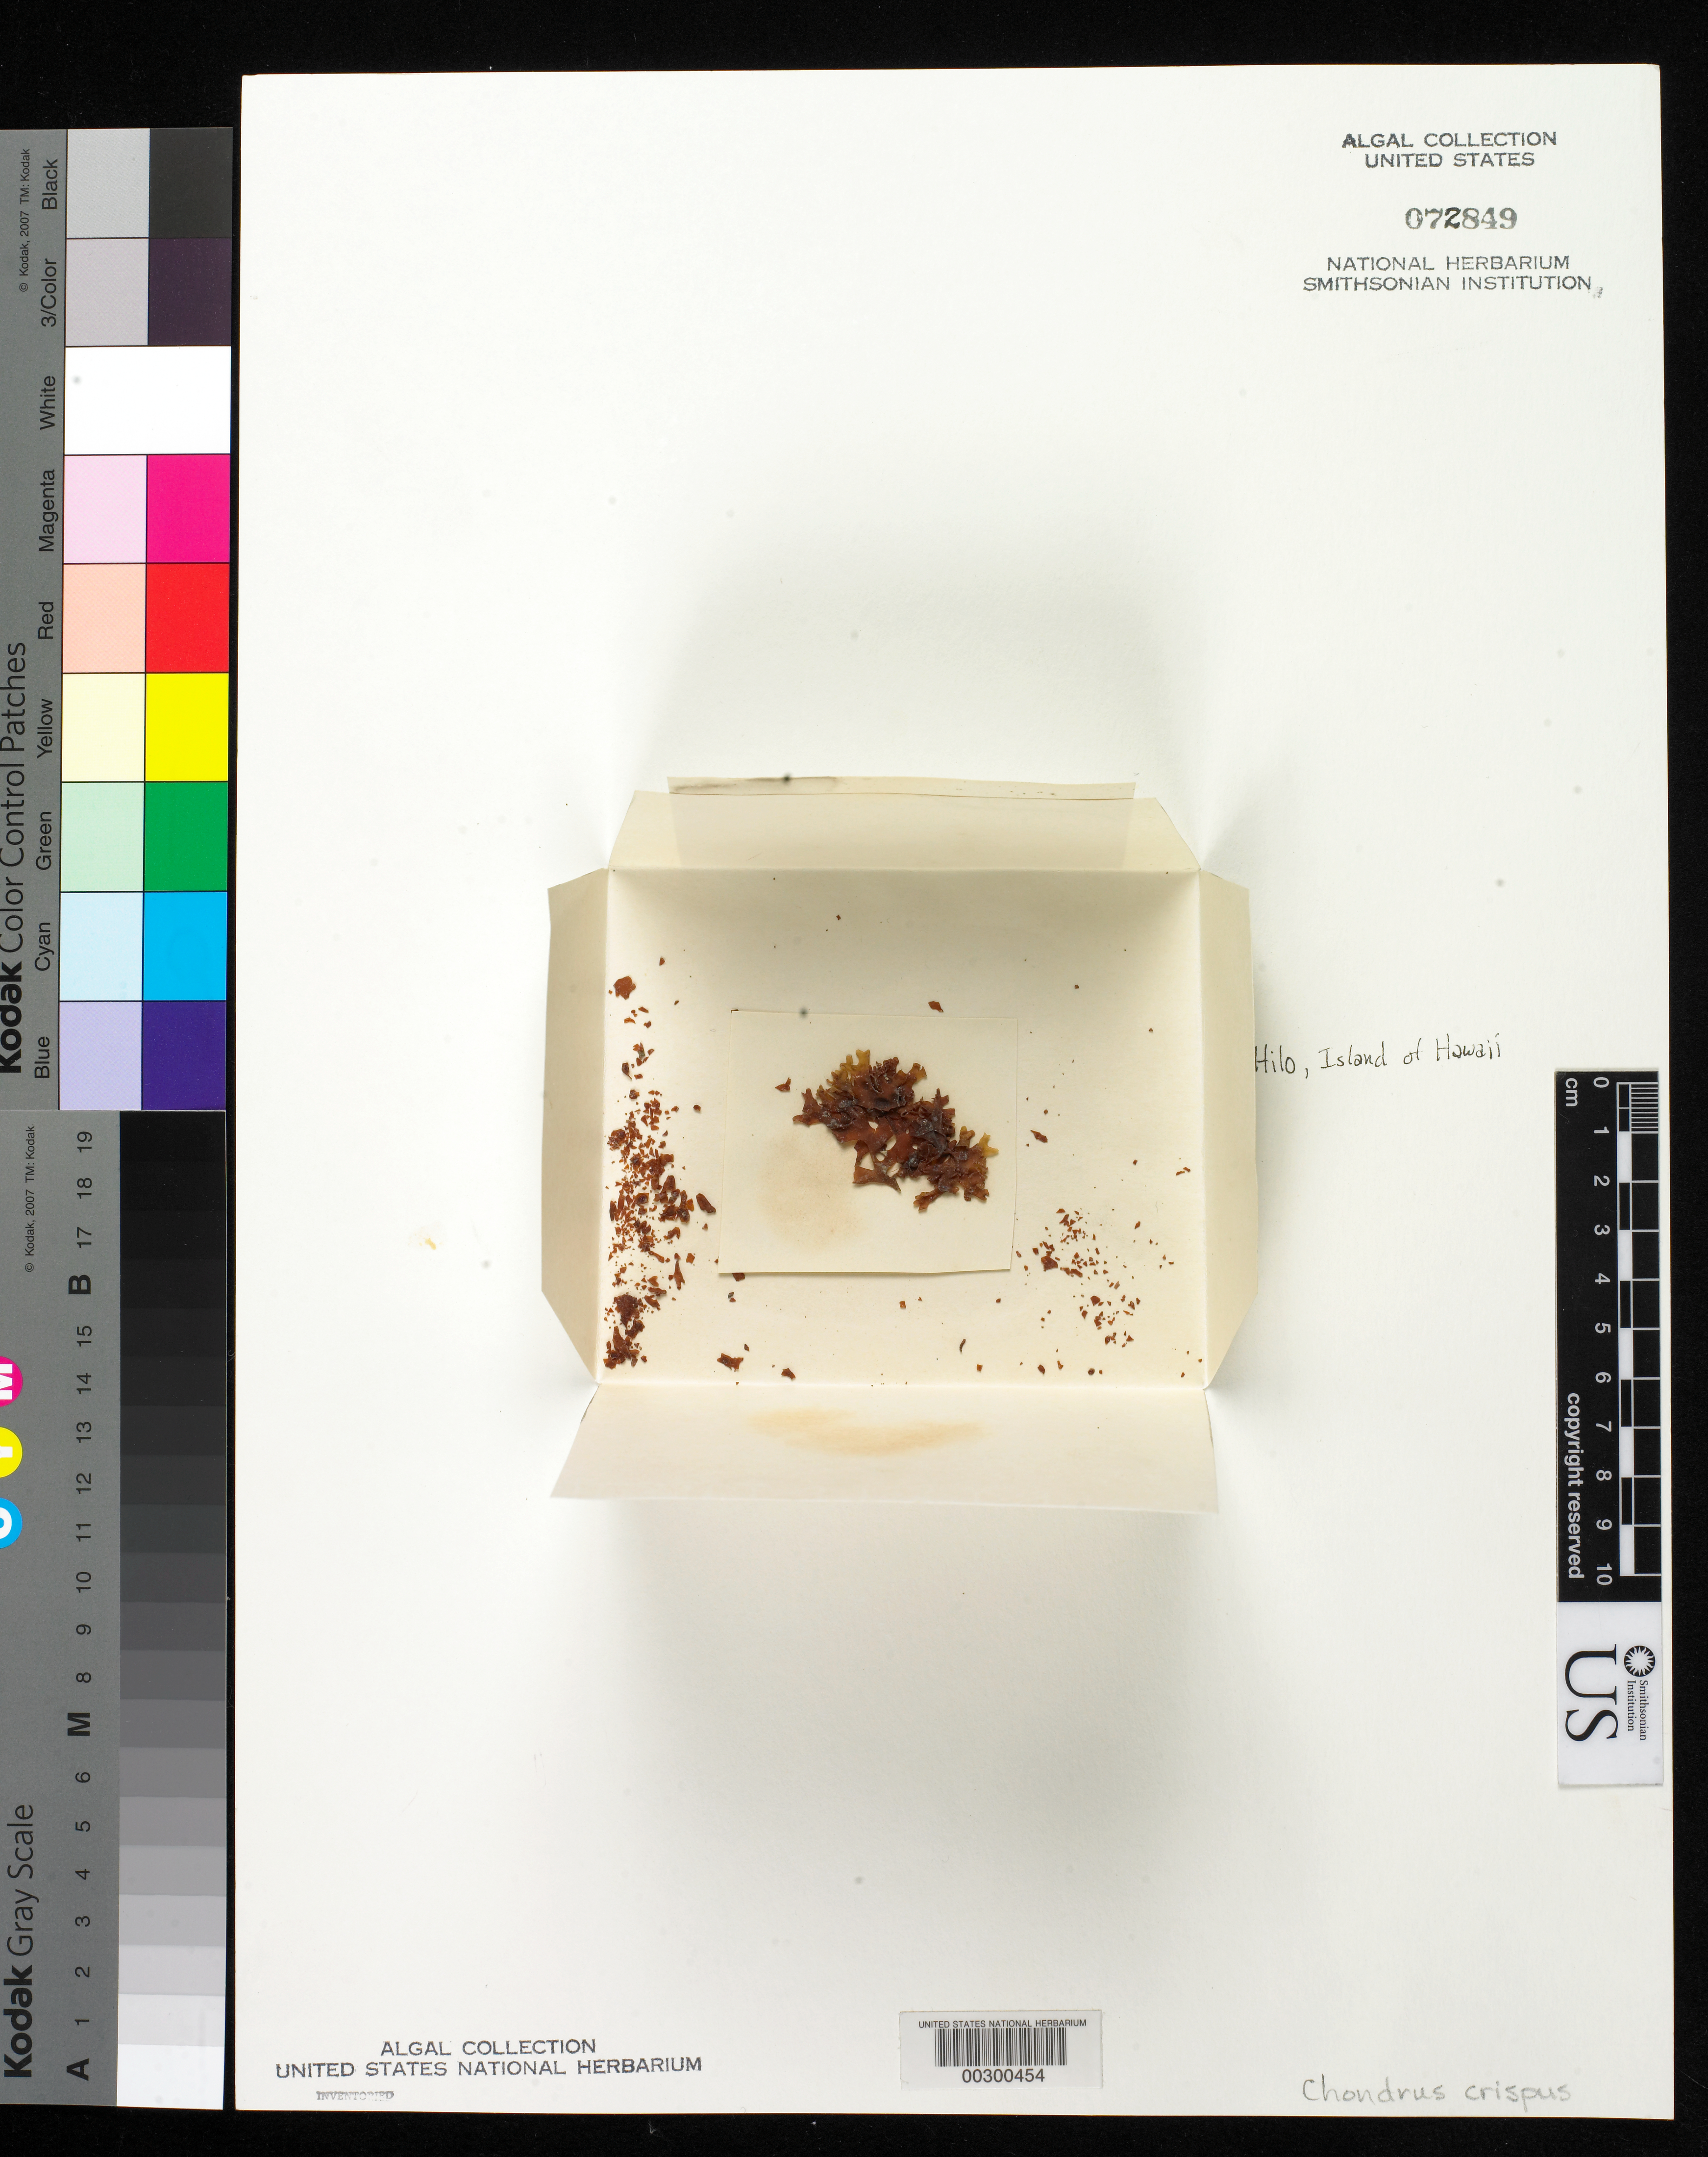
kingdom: Plantae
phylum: Rhodophyta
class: Florideophyceae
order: Gigartinales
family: Gigartinaceae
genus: Chondrus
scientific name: Chondrus crispus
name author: Stackh.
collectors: W. D. Brackenridge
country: United States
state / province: Hawaii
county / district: Hawaii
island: Hawaii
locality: Byrons Bay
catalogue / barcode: US 72849